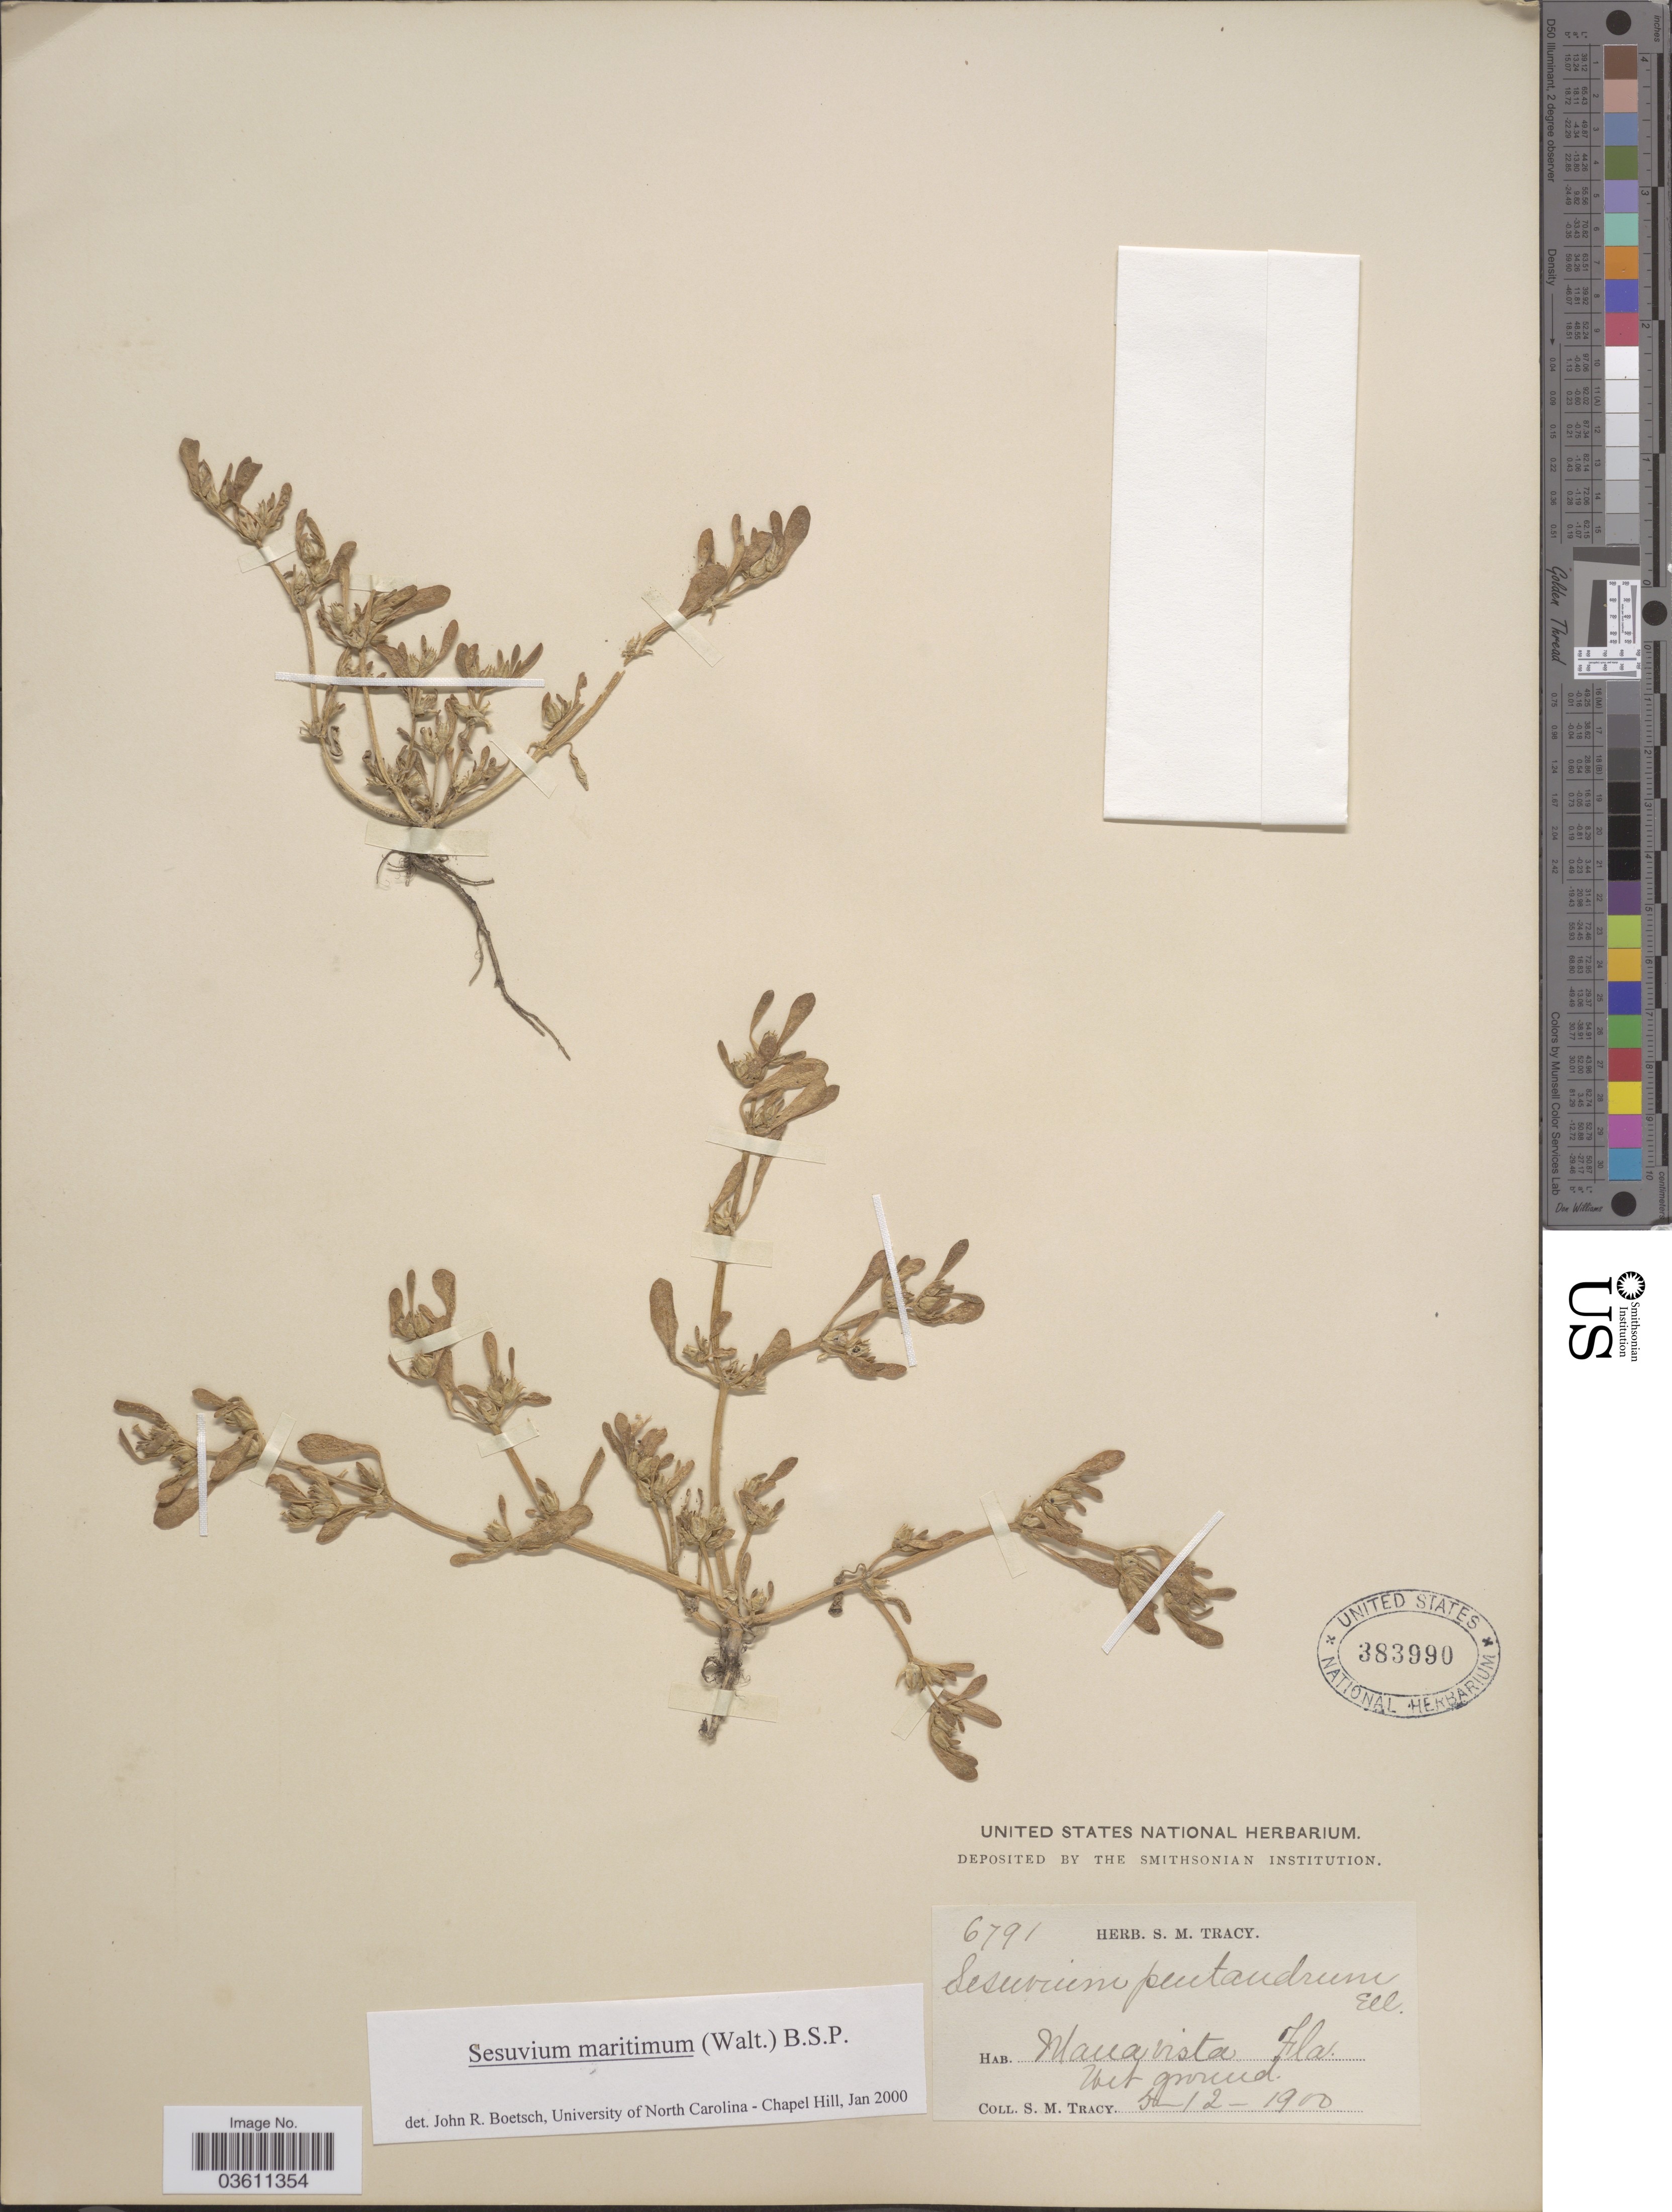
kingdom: Plantae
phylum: Tracheophyta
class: Magnoliopsida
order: Caryophyllales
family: Aizoaceae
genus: Sesuvium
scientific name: Sesuvium maritimum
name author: (Walter) Britton, Stearns & Poggenb.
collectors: S. M. Tracy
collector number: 6791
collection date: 1900-05-12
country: United States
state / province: Florida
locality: Manavista.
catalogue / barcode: US 383990